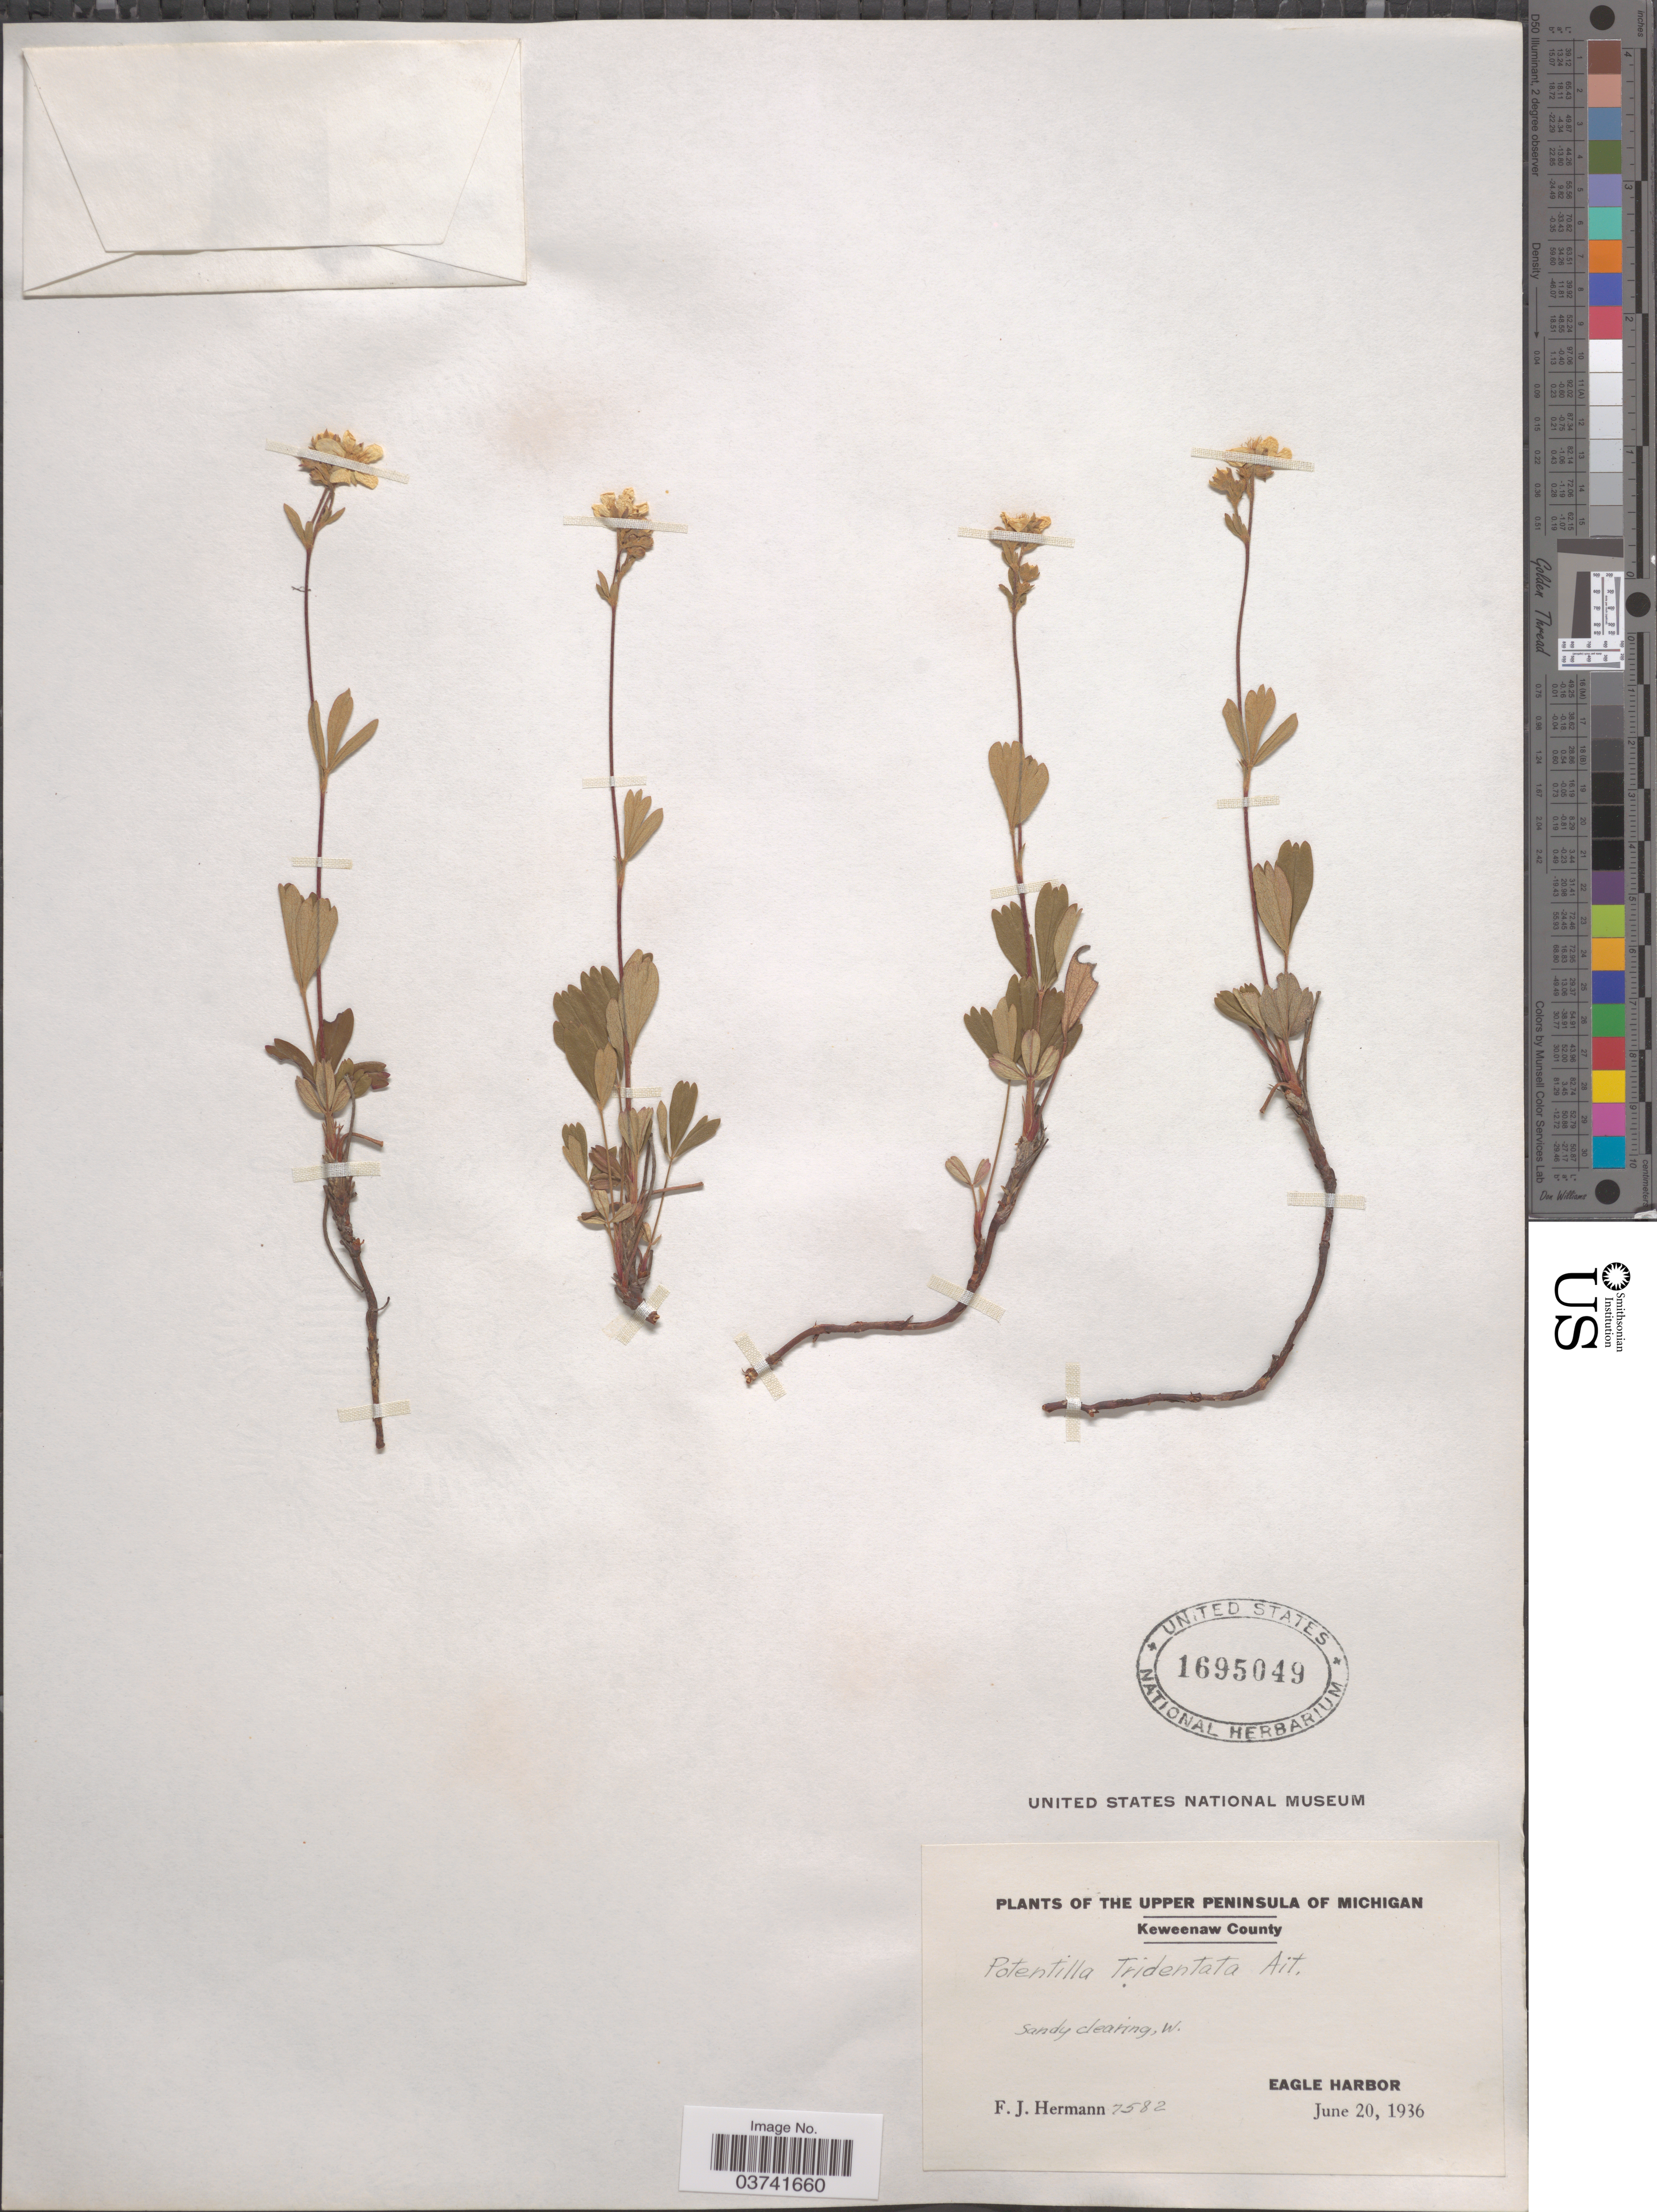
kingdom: Plantae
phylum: Tracheophyta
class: Magnoliopsida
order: Rosales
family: Rosaceae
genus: Potentilla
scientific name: Potentilla tridentata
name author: Aiton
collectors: F. J. Hermann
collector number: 7582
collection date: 1936-06-20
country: United States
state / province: Michigan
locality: The Upper Peninsula of Michigan. Keweenaw County. Sandy clearing, W. Eagle Harbor.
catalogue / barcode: US 1695049